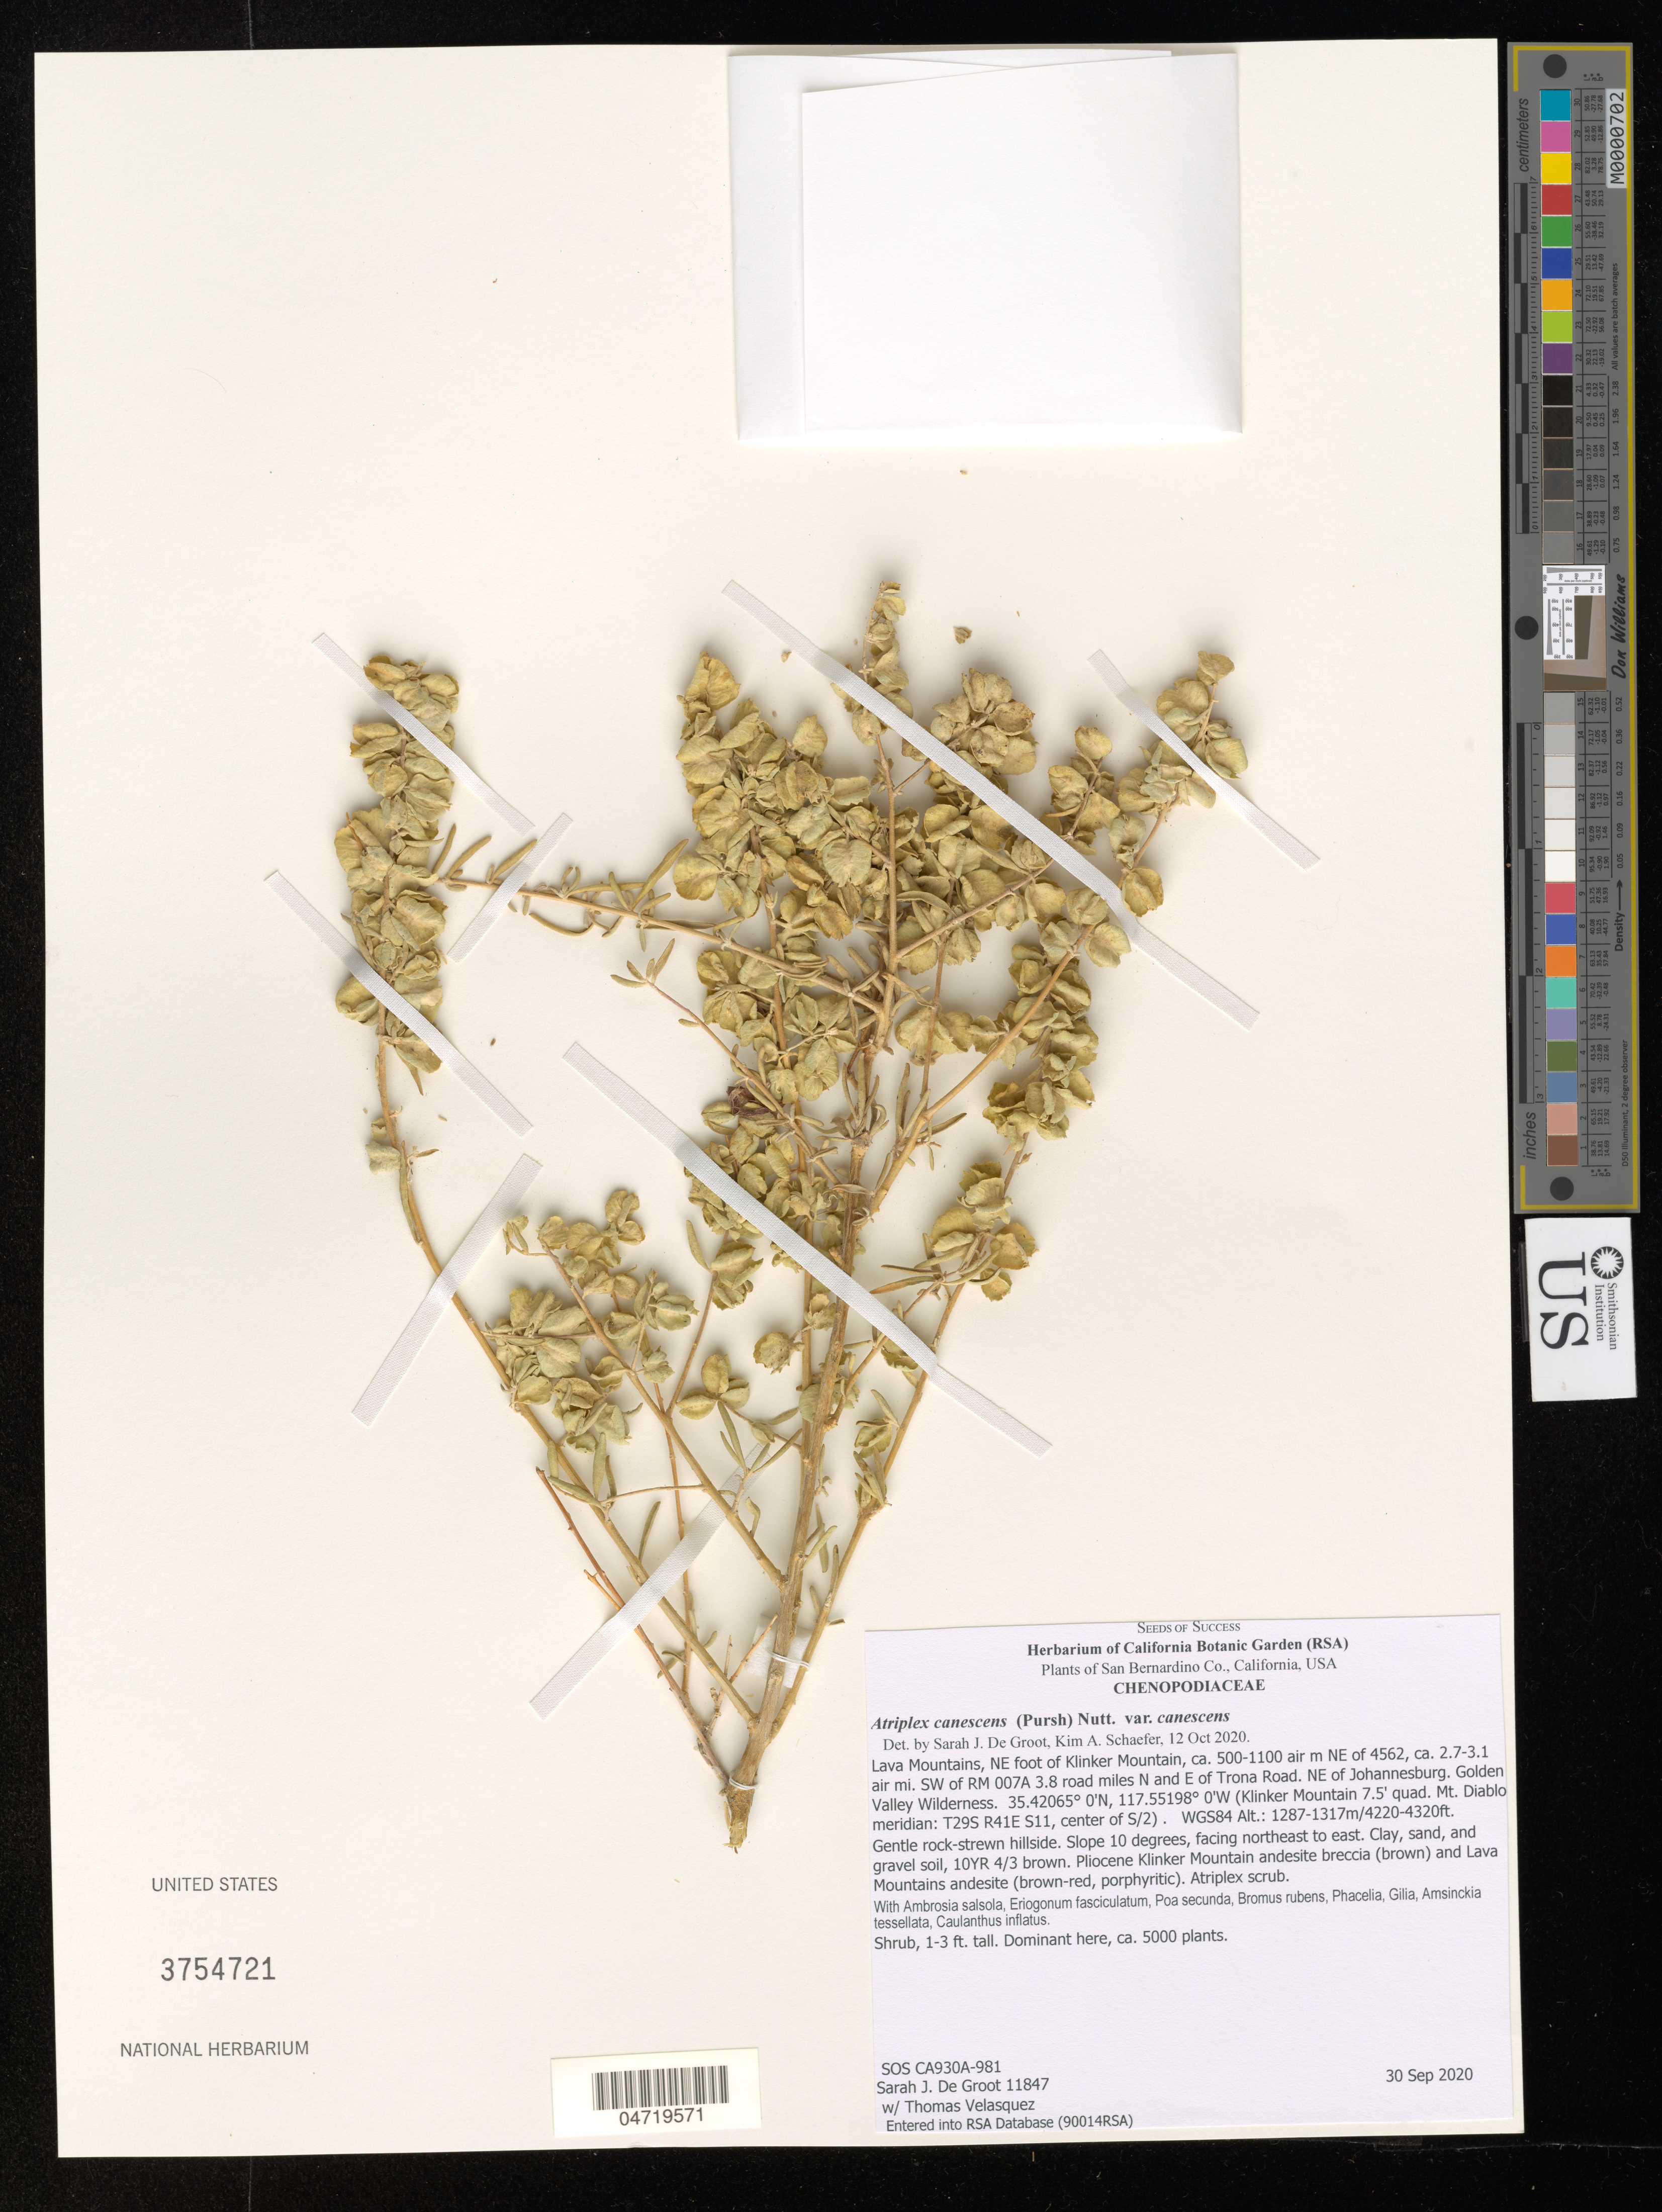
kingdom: Plantae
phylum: Tracheophyta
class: Magnoliopsida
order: Caryophyllales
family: Amaranthaceae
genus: Atriplex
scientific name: Atriplex canescens var. canescens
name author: (Pursh) Nutt.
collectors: S. De Groot & J. Rentsch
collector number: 11847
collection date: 2020-09-30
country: United States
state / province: California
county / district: San Bernardino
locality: San Bernardino Co. Lava Mountains, NE foot of Klinker Mountains, ca. 500-1100 air m NE of 4562, ca. 2.7-3.1 air mi. SW of RM 007A 3.8 road miles N and E of Trona Road. NE of Johannesburg. Golden Valley Wilderness. (Klinker Mountain 7.5' quad. Mt. Diablo meridian: T29S R41E S11, center of S/2). WGS84.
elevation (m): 1287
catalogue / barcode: US 3754721